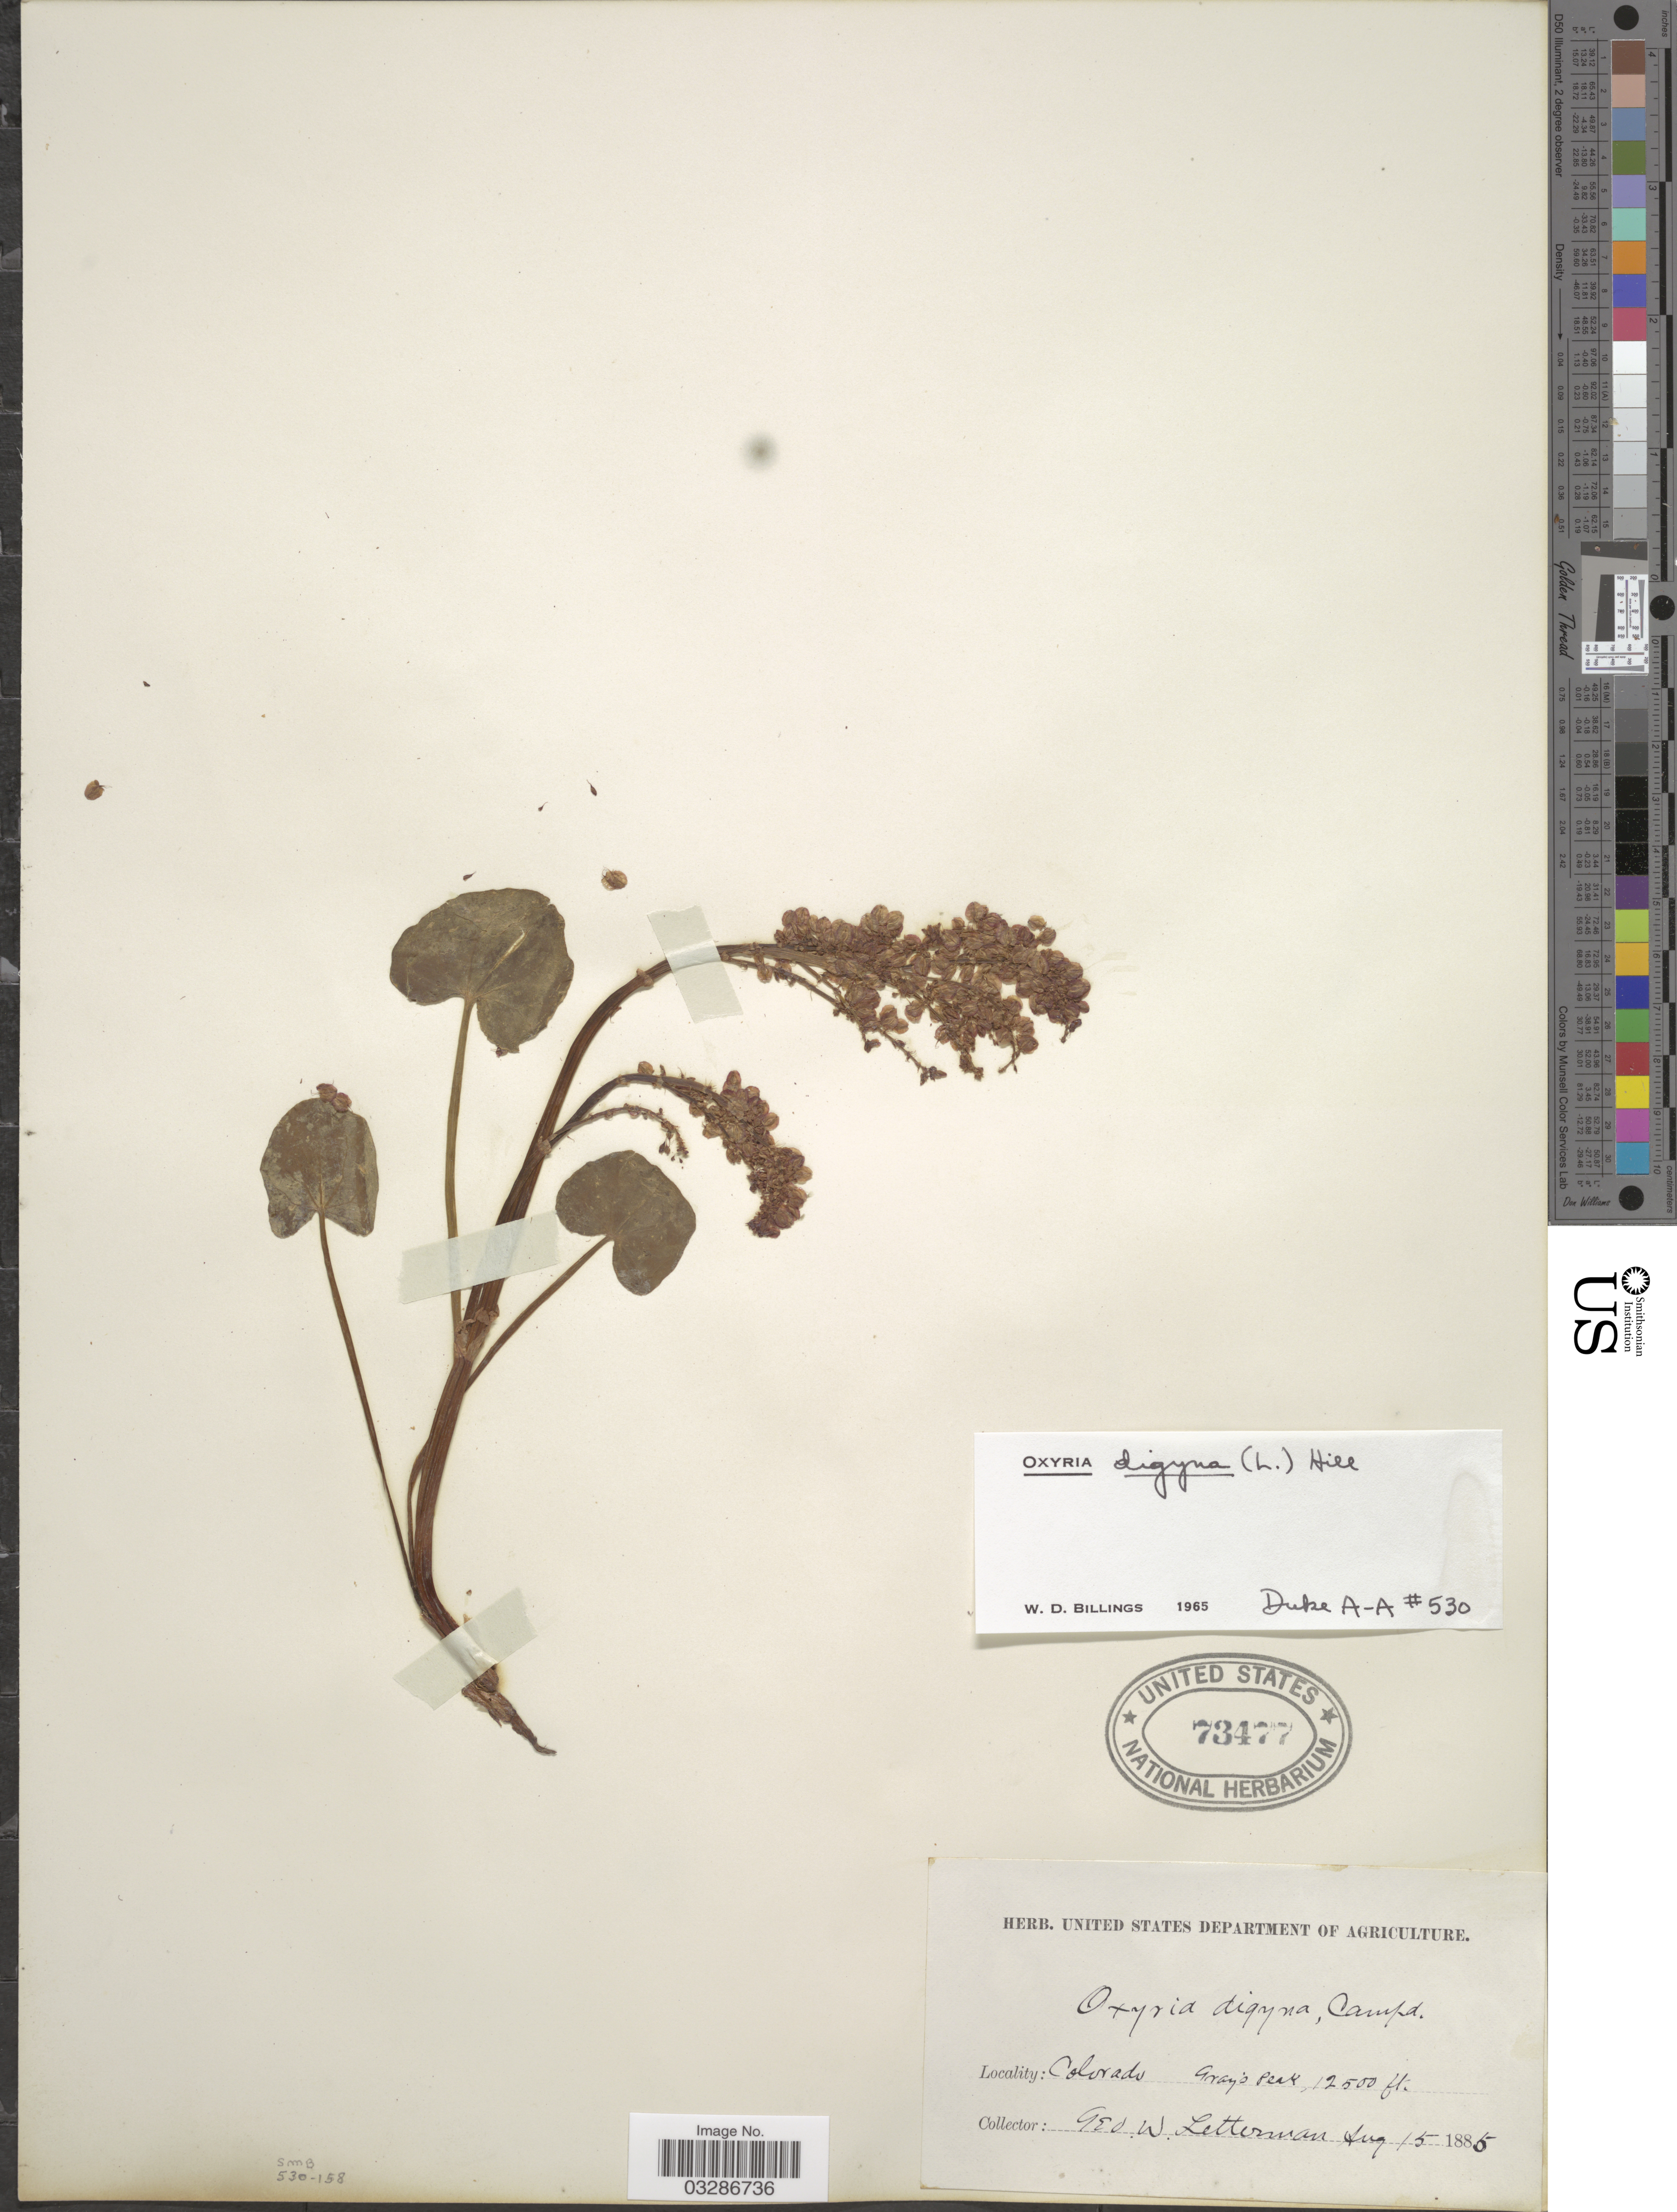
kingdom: Plantae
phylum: Tracheophyta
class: Magnoliopsida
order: Caryophyllales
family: Polygonaceae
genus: Oxyria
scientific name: Oxyria digyna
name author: (L.) Hill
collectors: G. W. Letterman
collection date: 1885-08-15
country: United States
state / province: Colorado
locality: Gray's Peak.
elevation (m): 3810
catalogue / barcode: US 73477